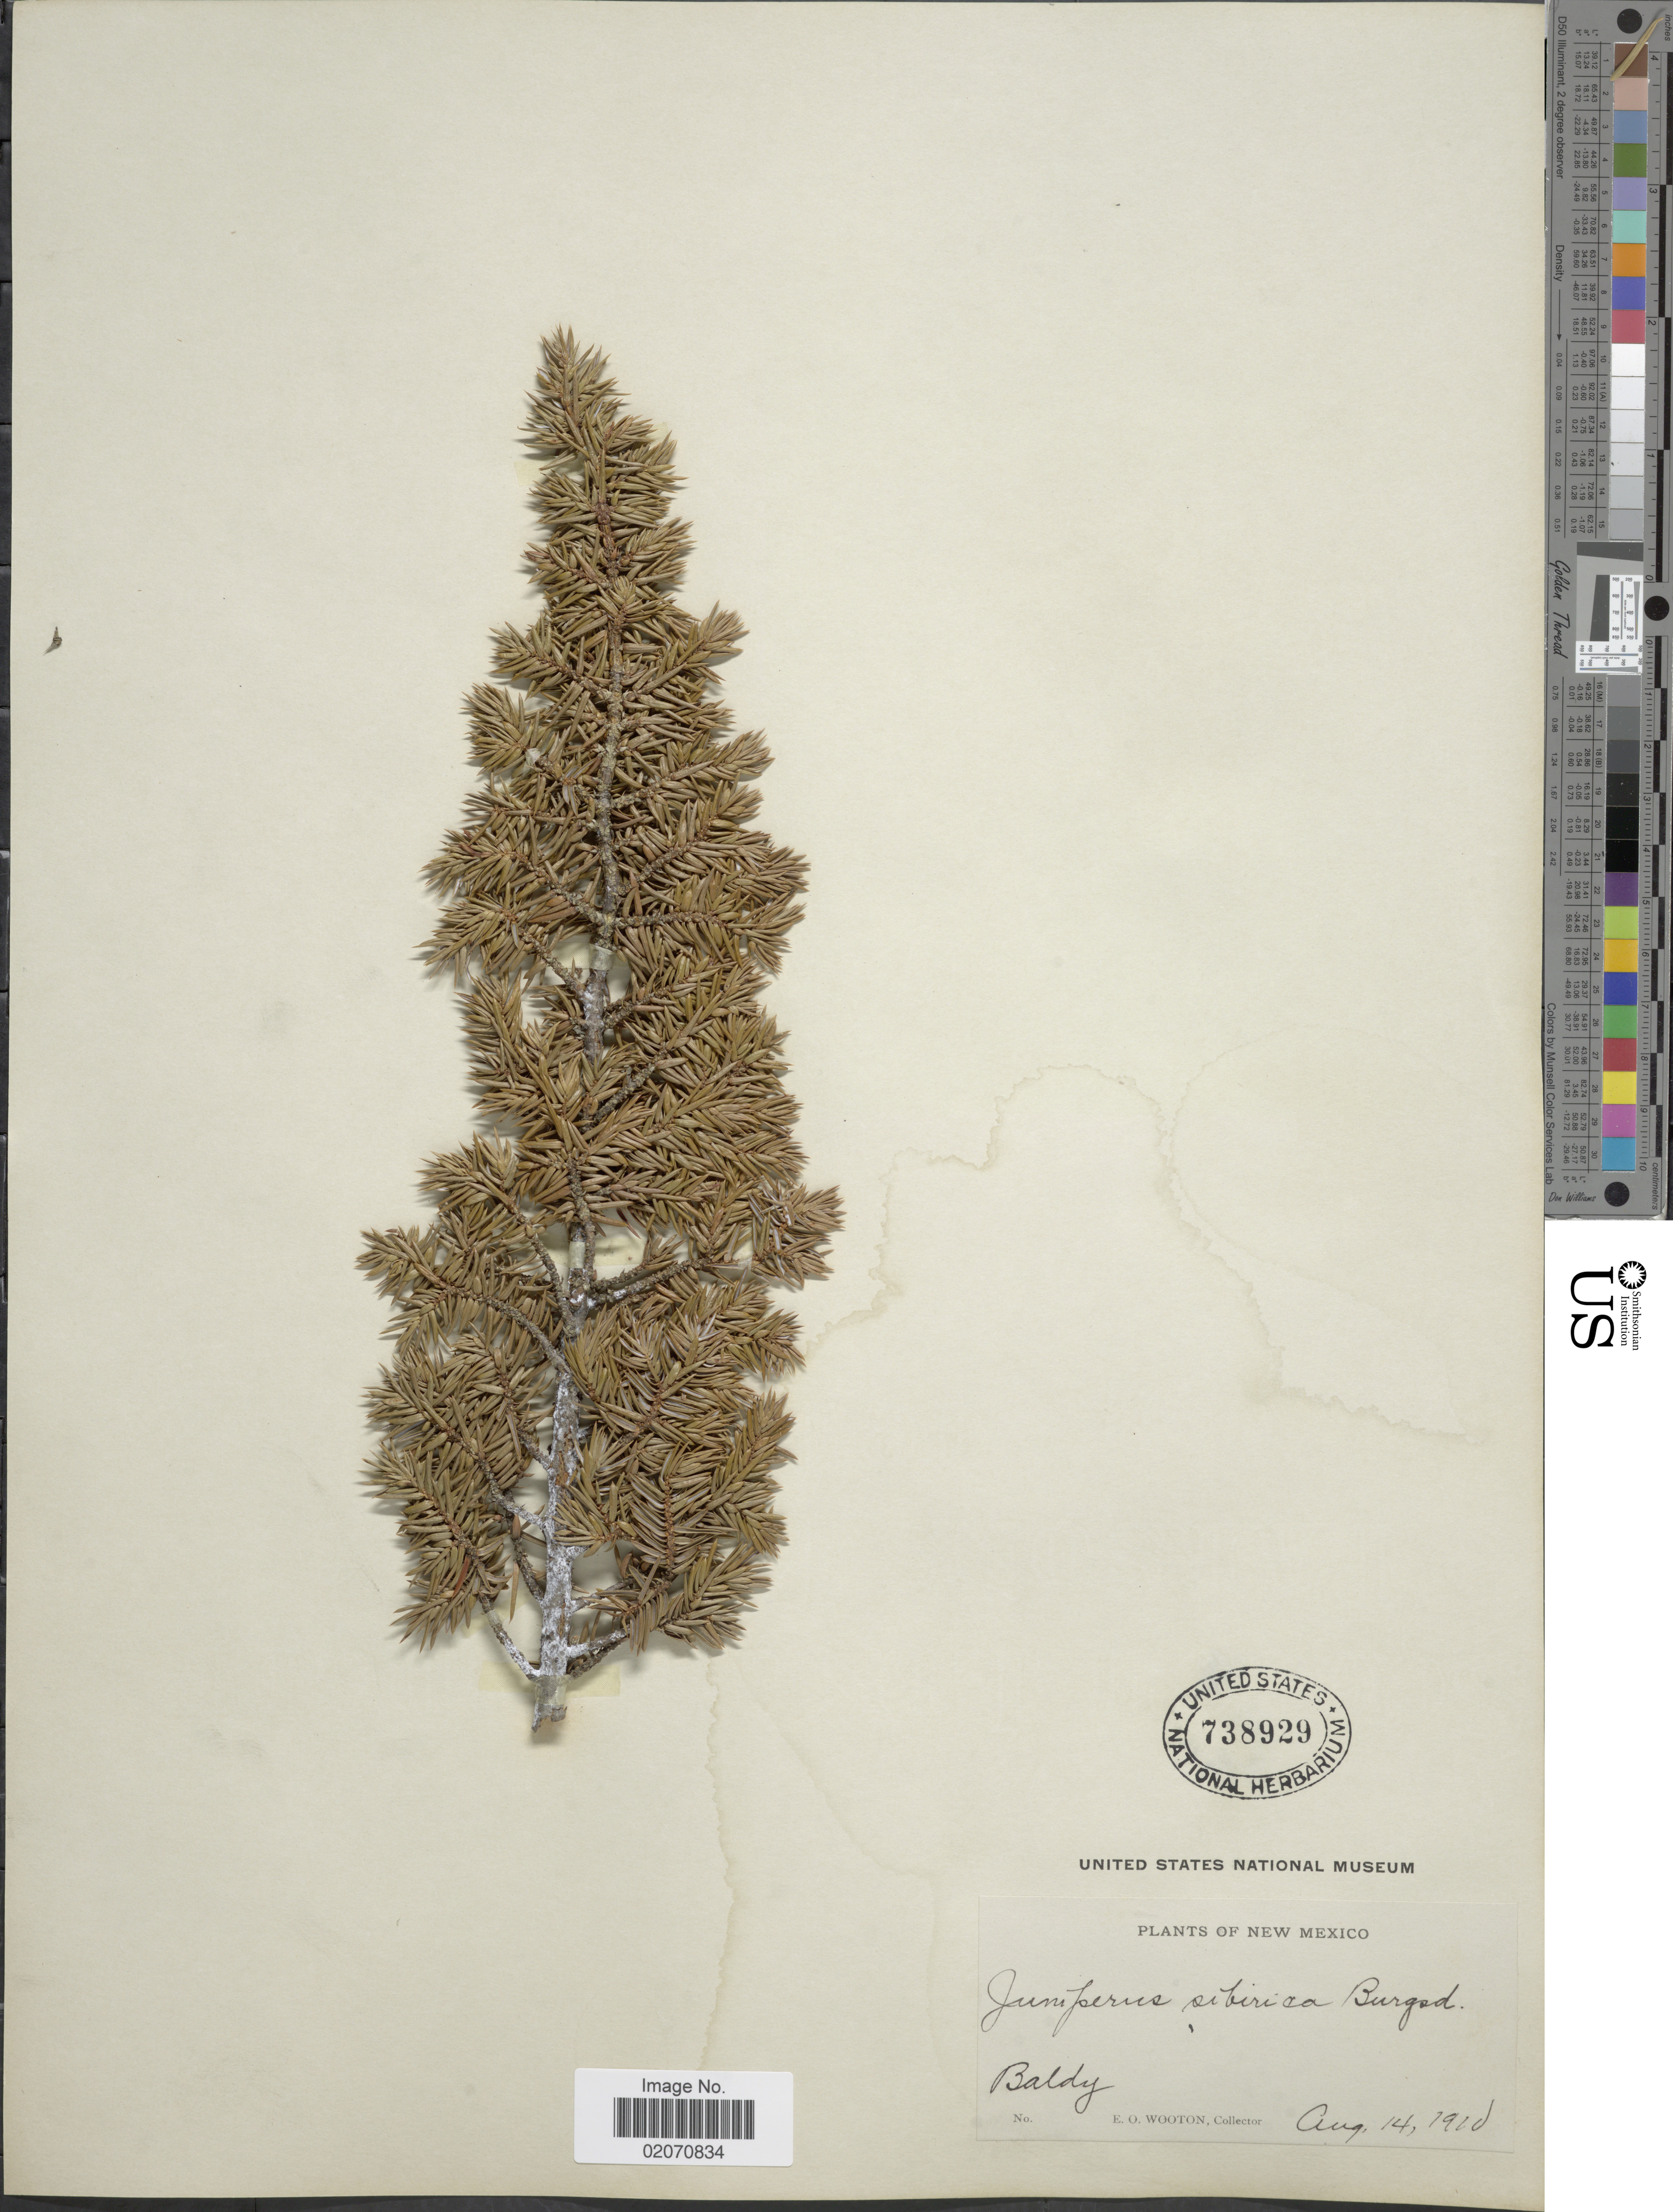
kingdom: Plantae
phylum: Tracheophyta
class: Pinopsida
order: Pinales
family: Cupressaceae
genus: Juniperus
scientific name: Juniperus communis subsp. nana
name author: (Willd.) Syme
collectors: E. O. Wooton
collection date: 1910-08-14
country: United States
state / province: New Mexico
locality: Baldy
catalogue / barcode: US 738929